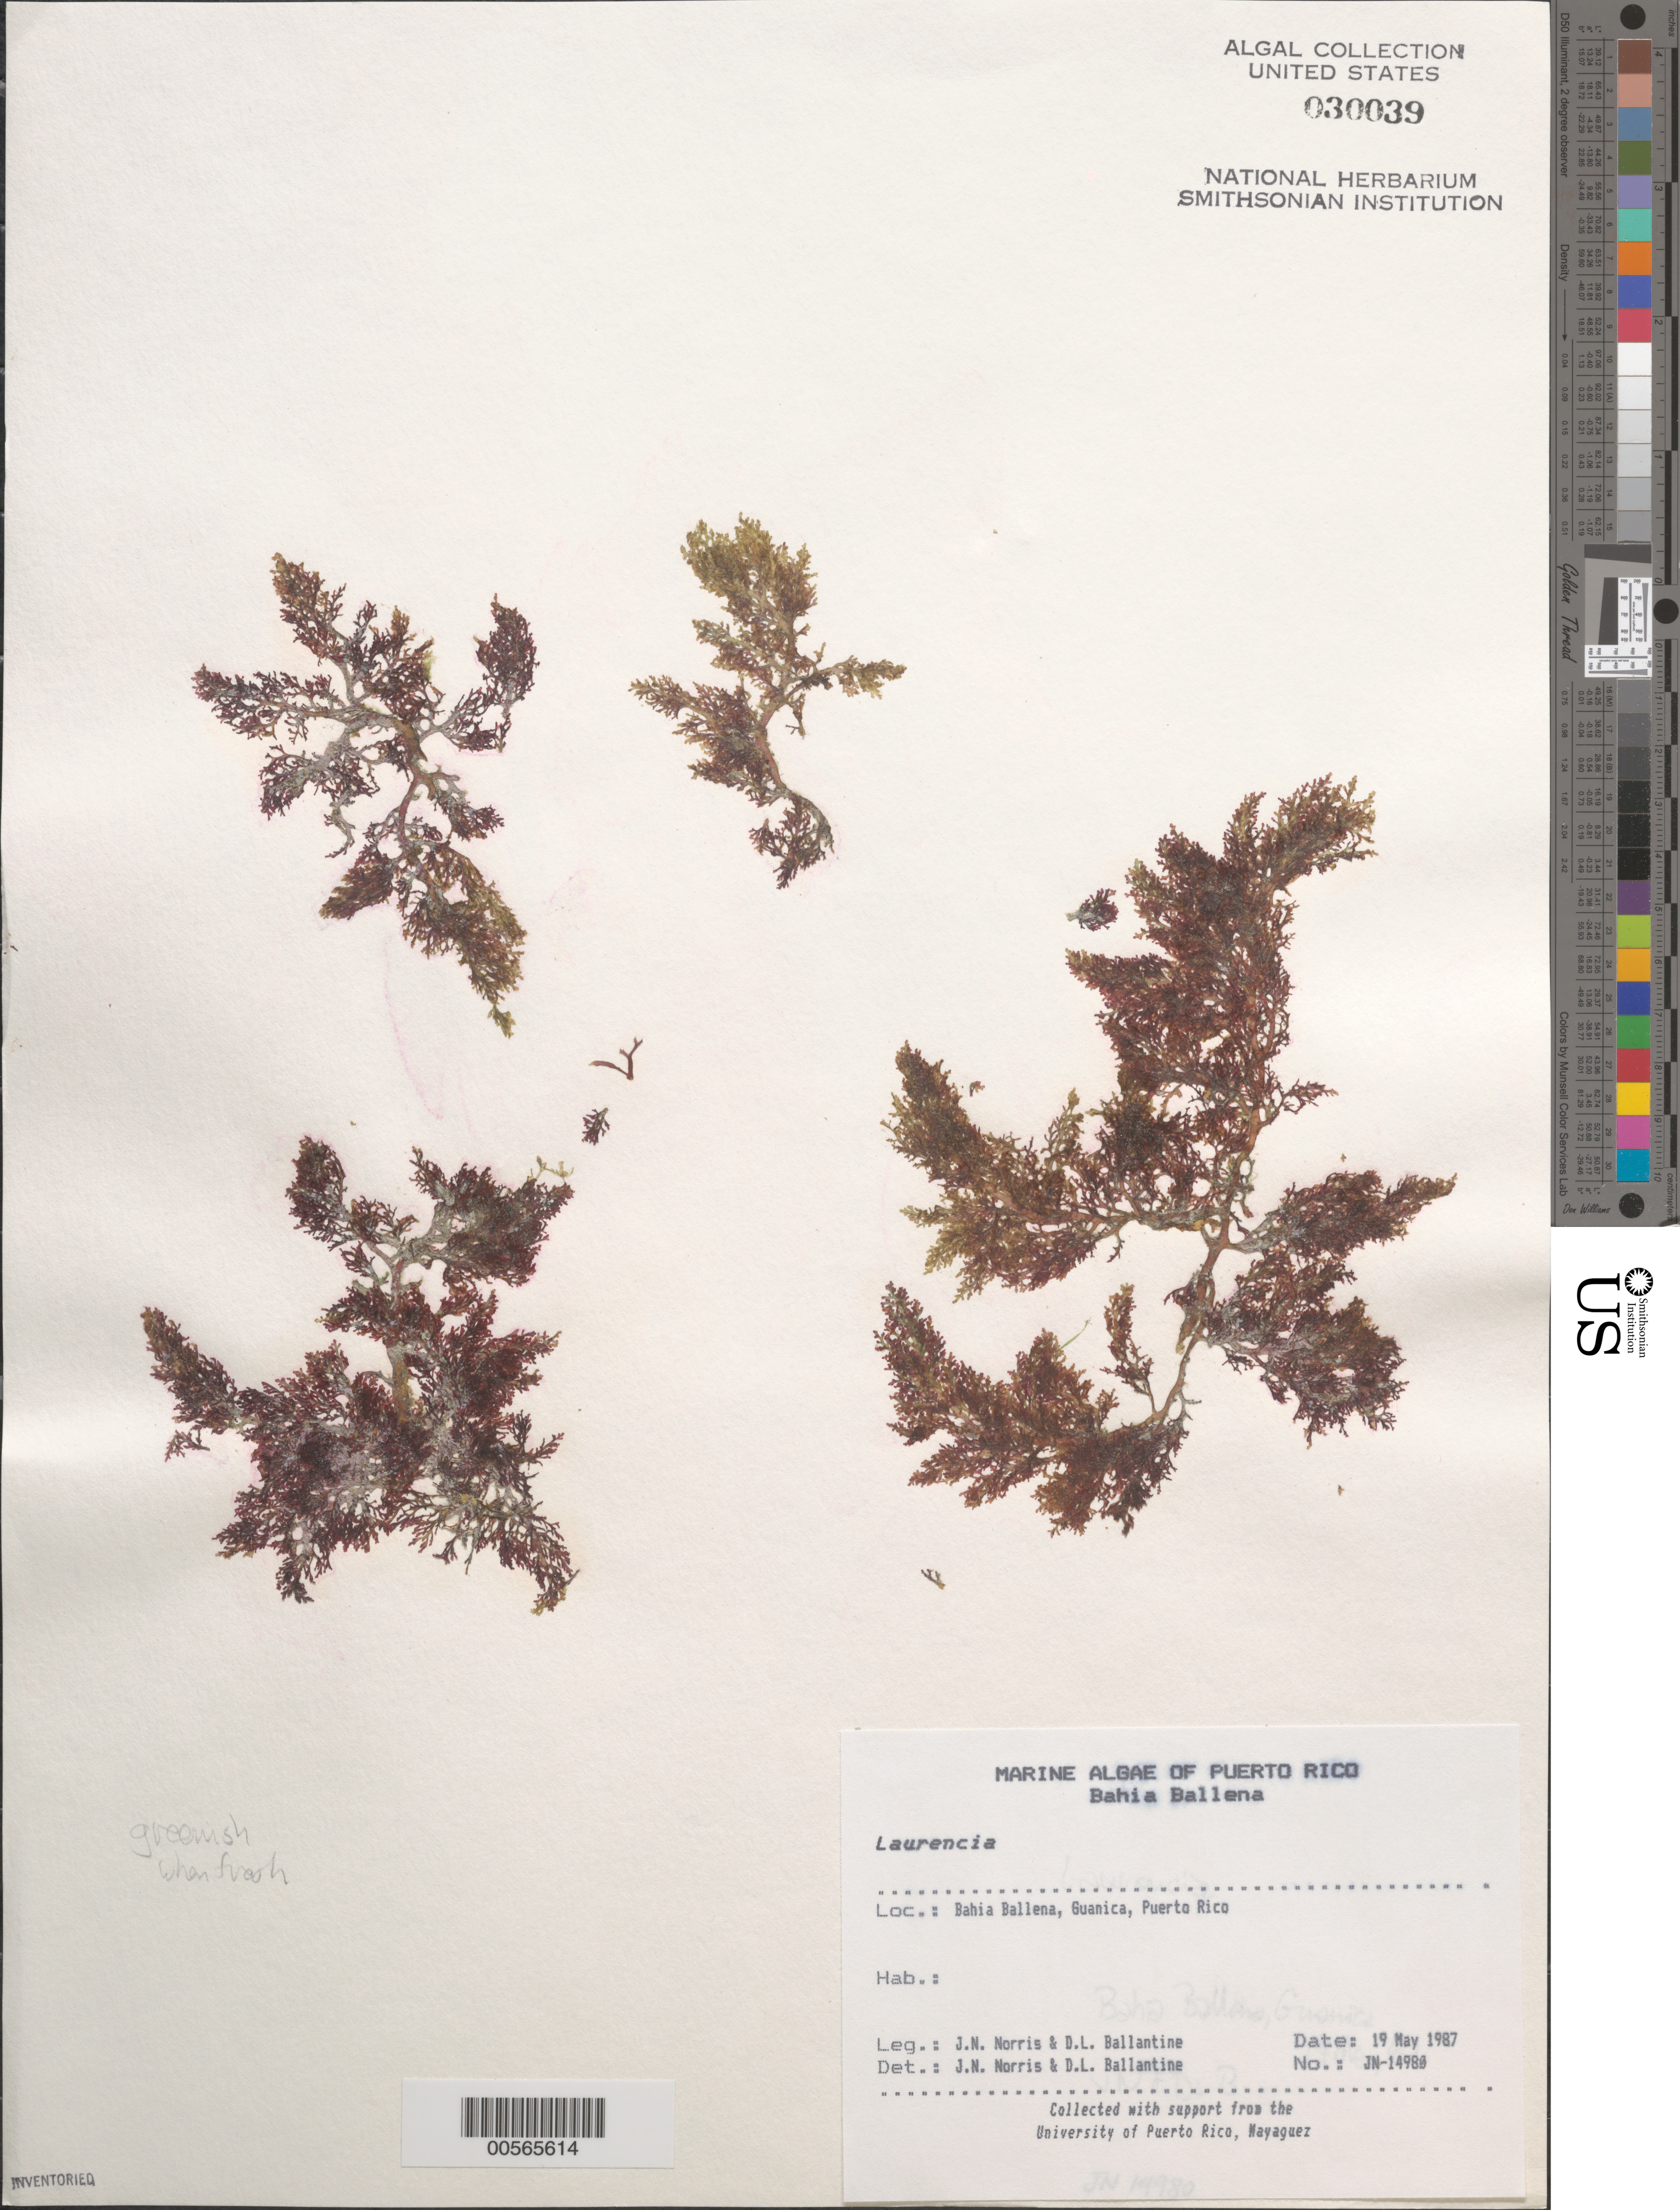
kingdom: Plantae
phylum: Rhodophyta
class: Florideophyceae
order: Ceramiales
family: Rhodomelaceae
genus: Laurencia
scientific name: Laurencia sp.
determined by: Norris, J. N.; Ballantine, D. L.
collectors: J. N. Norris & D.L. Ballantine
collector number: JN-14980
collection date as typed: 19 May 1987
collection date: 1987-05-19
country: Puerto Rico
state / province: Guanica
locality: Bahia Ballena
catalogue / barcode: US 30039